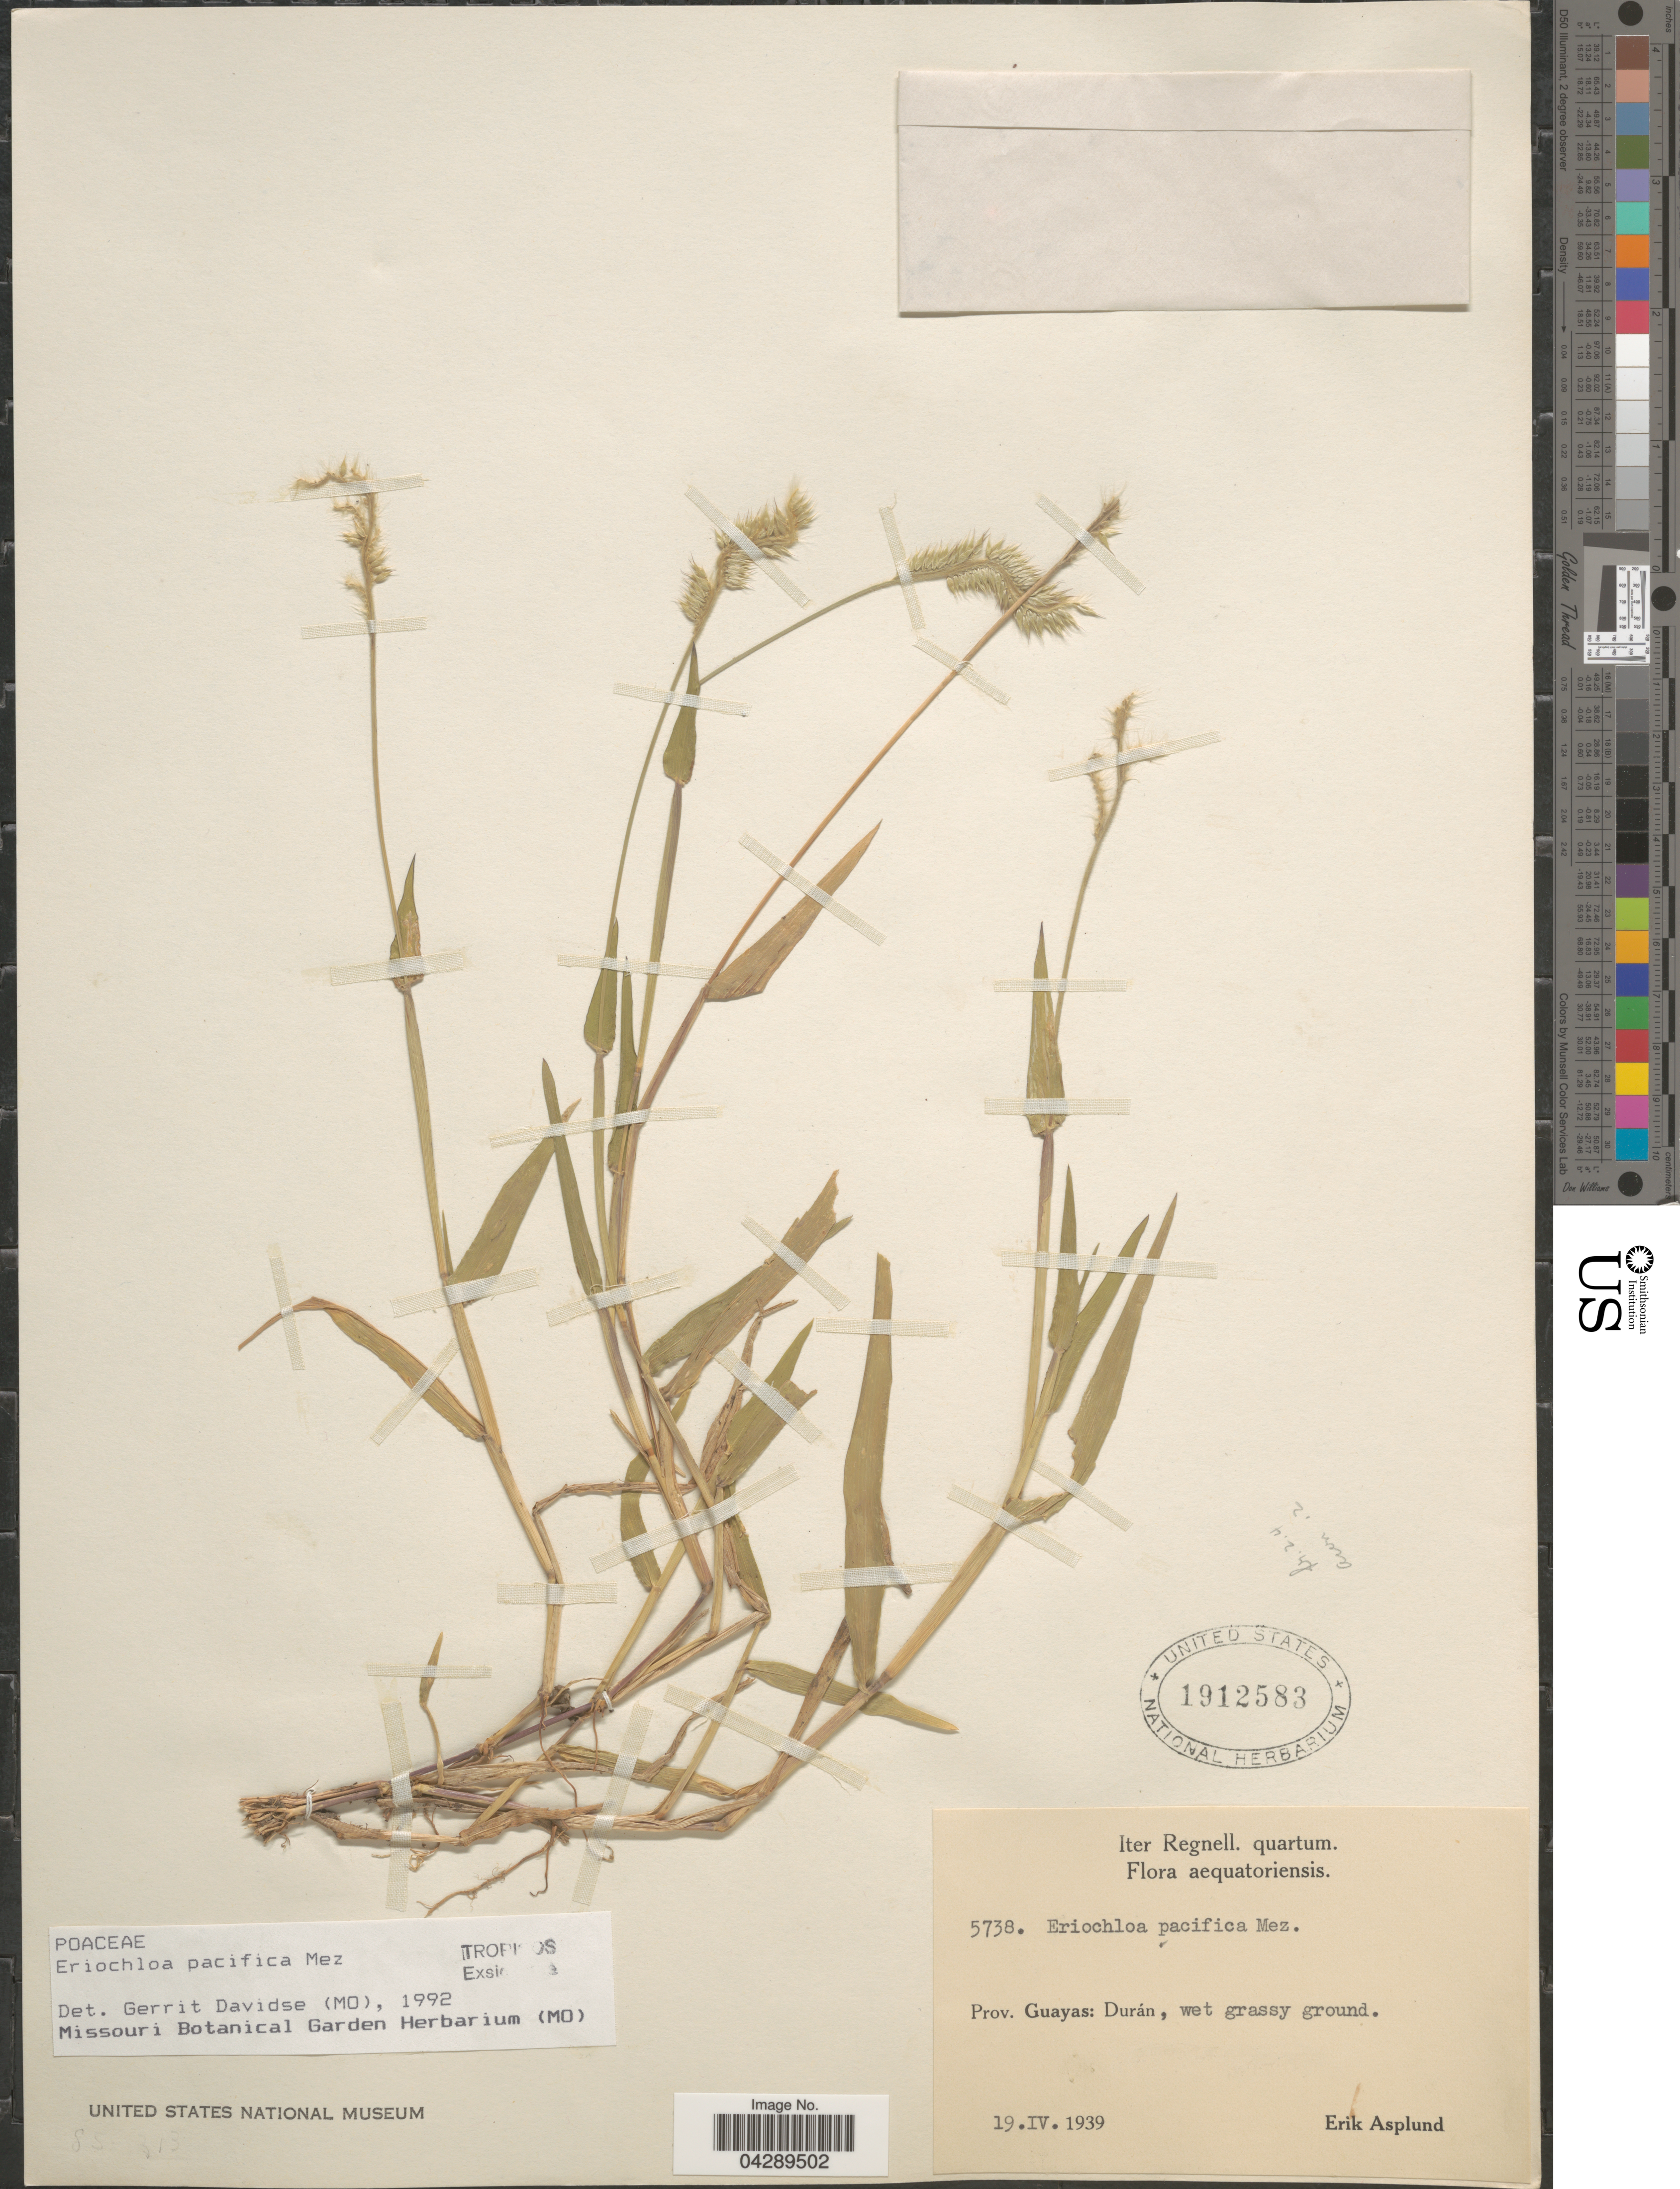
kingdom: Plantae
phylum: Tracheophyta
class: Liliopsida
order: Poales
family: Poaceae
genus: Eriochloa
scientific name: Eriochloa pacifica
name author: Mez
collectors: E. Asplund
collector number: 5738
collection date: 1939-04-19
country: Ecuador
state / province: Guayas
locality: Iter Regnell. quartum. Durán, wet grassy ground.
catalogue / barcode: US 1912583